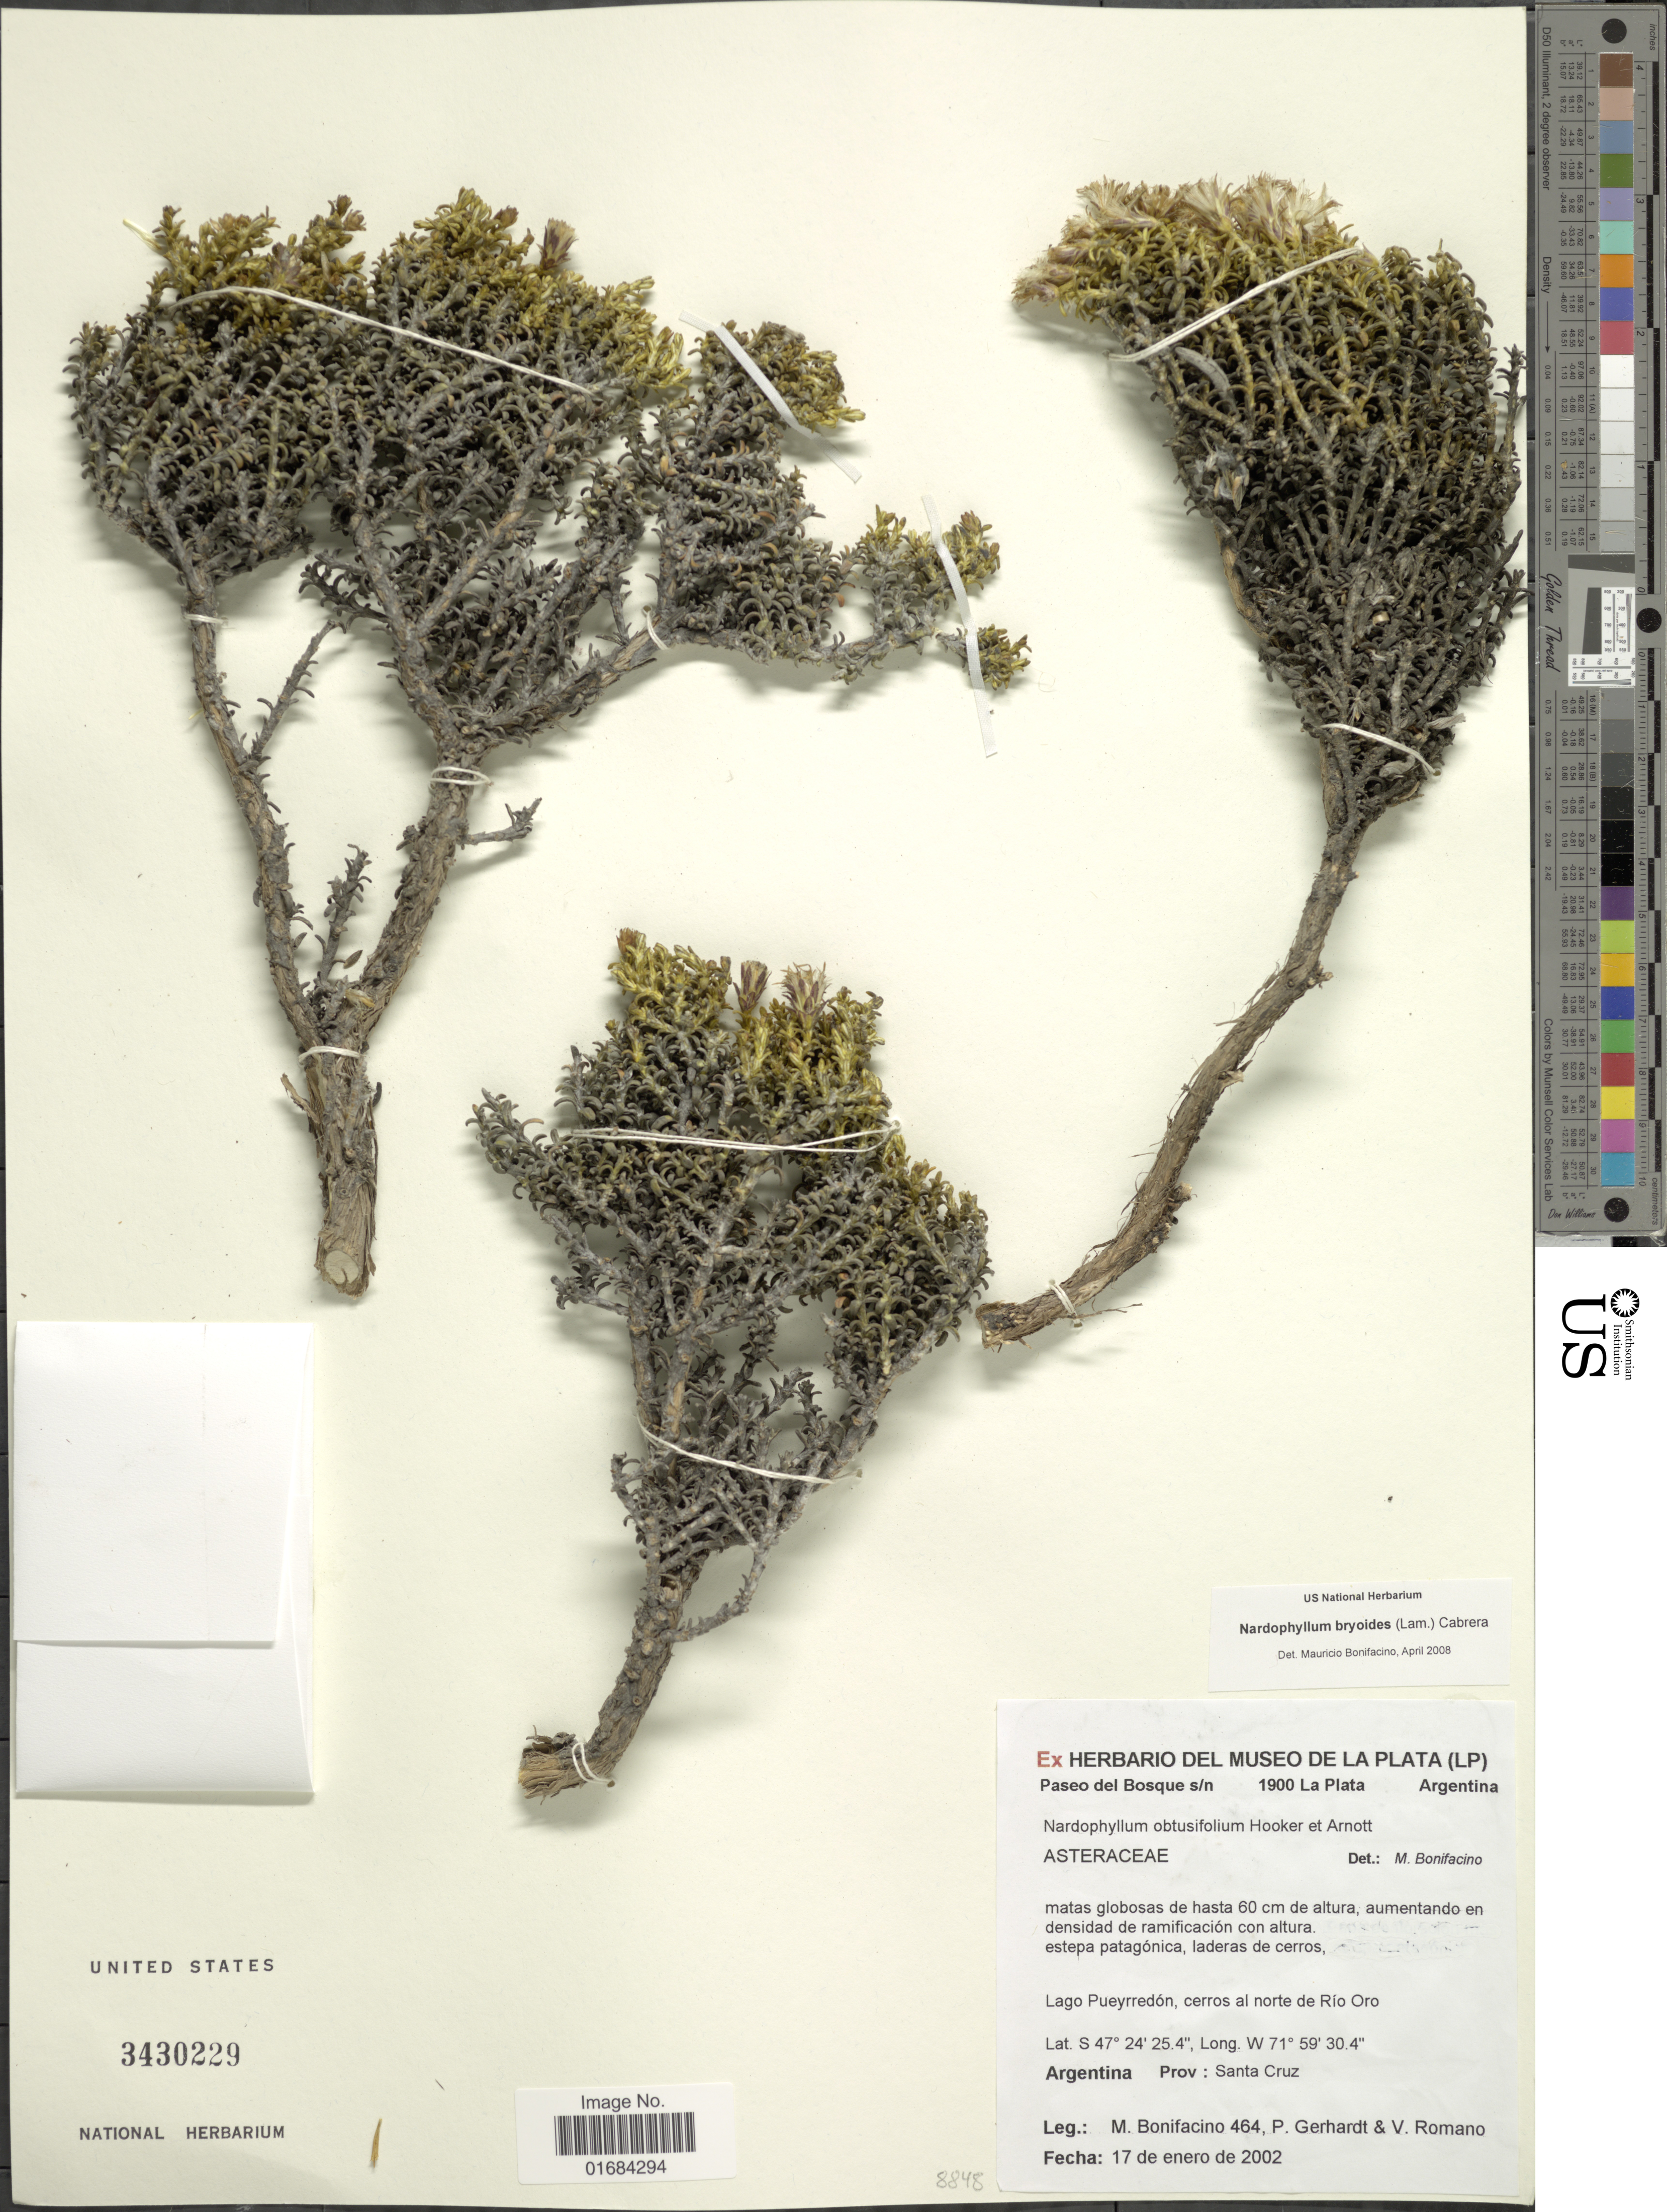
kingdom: Plantae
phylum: Tracheophyta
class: Magnoliopsida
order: Asterales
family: Asteraceae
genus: Nardophyllum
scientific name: Nardophyllum obtusifolium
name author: Hook. & Arn.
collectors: M. Bonifacino, P. Gerhardt & V. Romano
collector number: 0464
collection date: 2002-01-17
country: Argentina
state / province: Santa Cruz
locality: Lago Pueyrredon, cerros al norte de Rio Oro.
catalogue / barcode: US 3430229